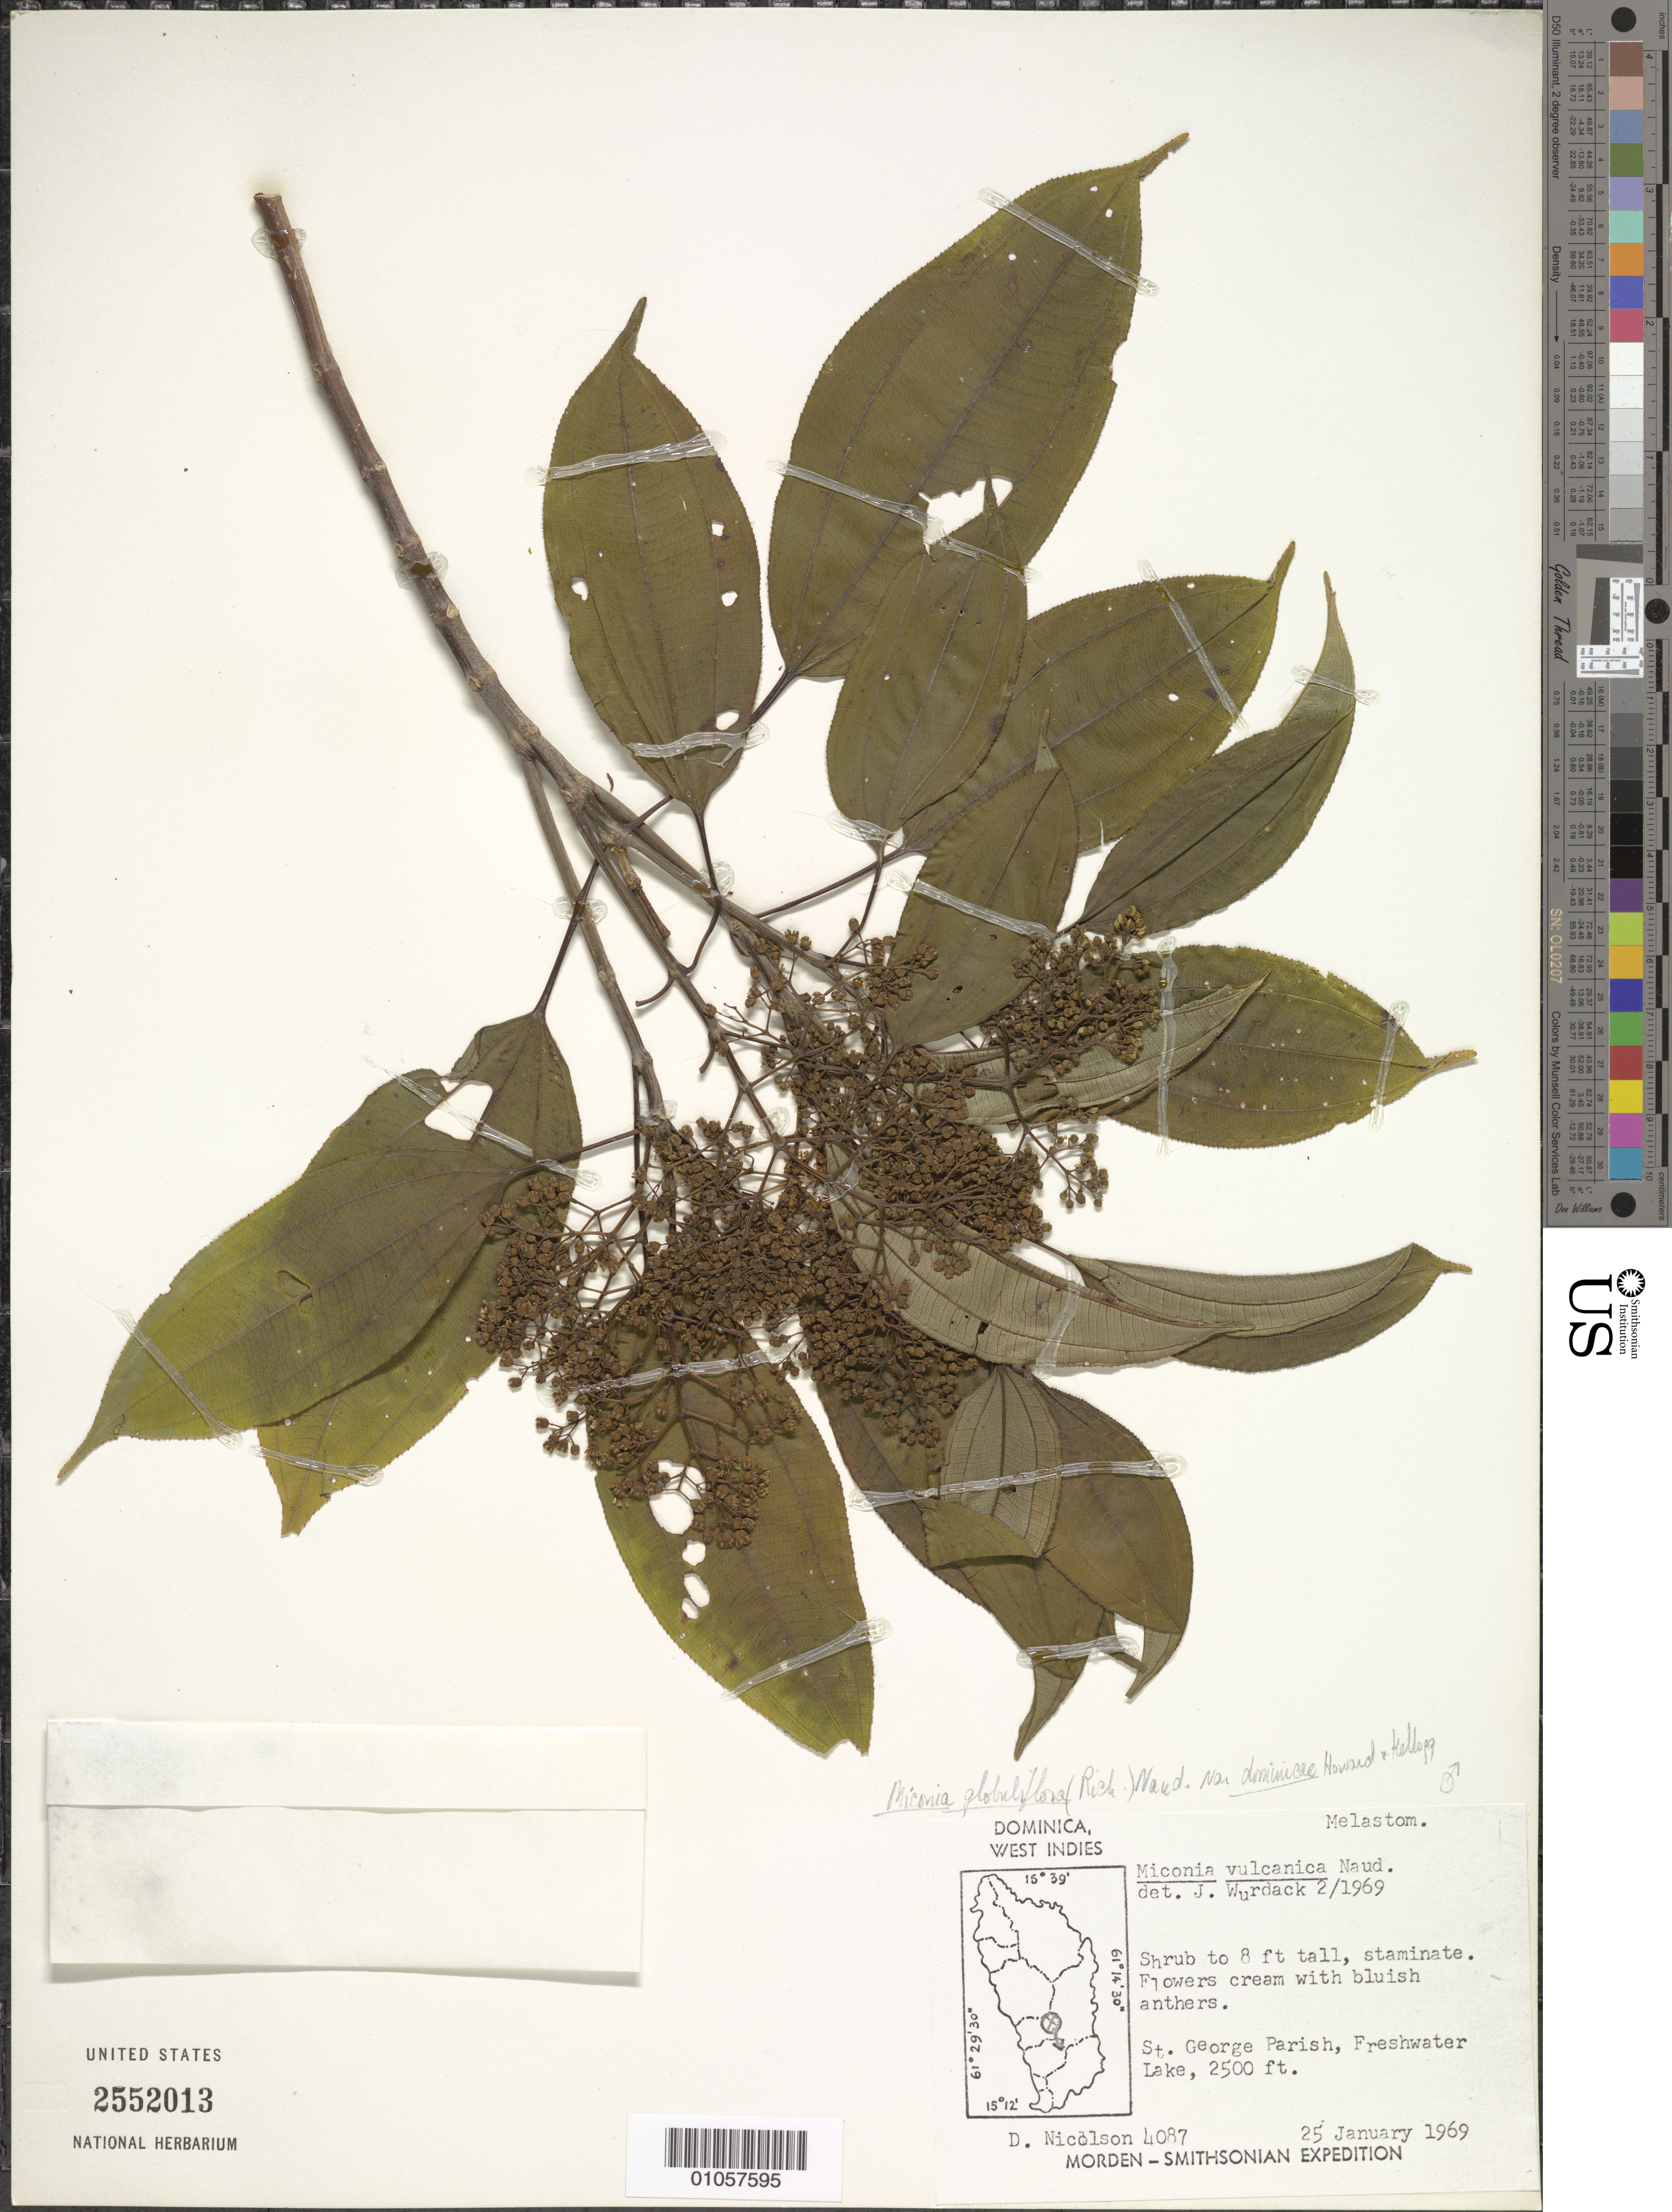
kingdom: Plantae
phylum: Tracheophyta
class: Magnoliopsida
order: Myrtales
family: Melastomataceae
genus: Miconia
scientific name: Miconia globuliflora var. dominicae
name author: R.A. Howard & E.A. Kellogg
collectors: D. H. Nicolson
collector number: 4087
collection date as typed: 25 Jan 1969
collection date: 1969-01-25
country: Dominica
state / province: St. George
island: Dominica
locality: Freshwater Lake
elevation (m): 762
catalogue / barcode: US 2552013